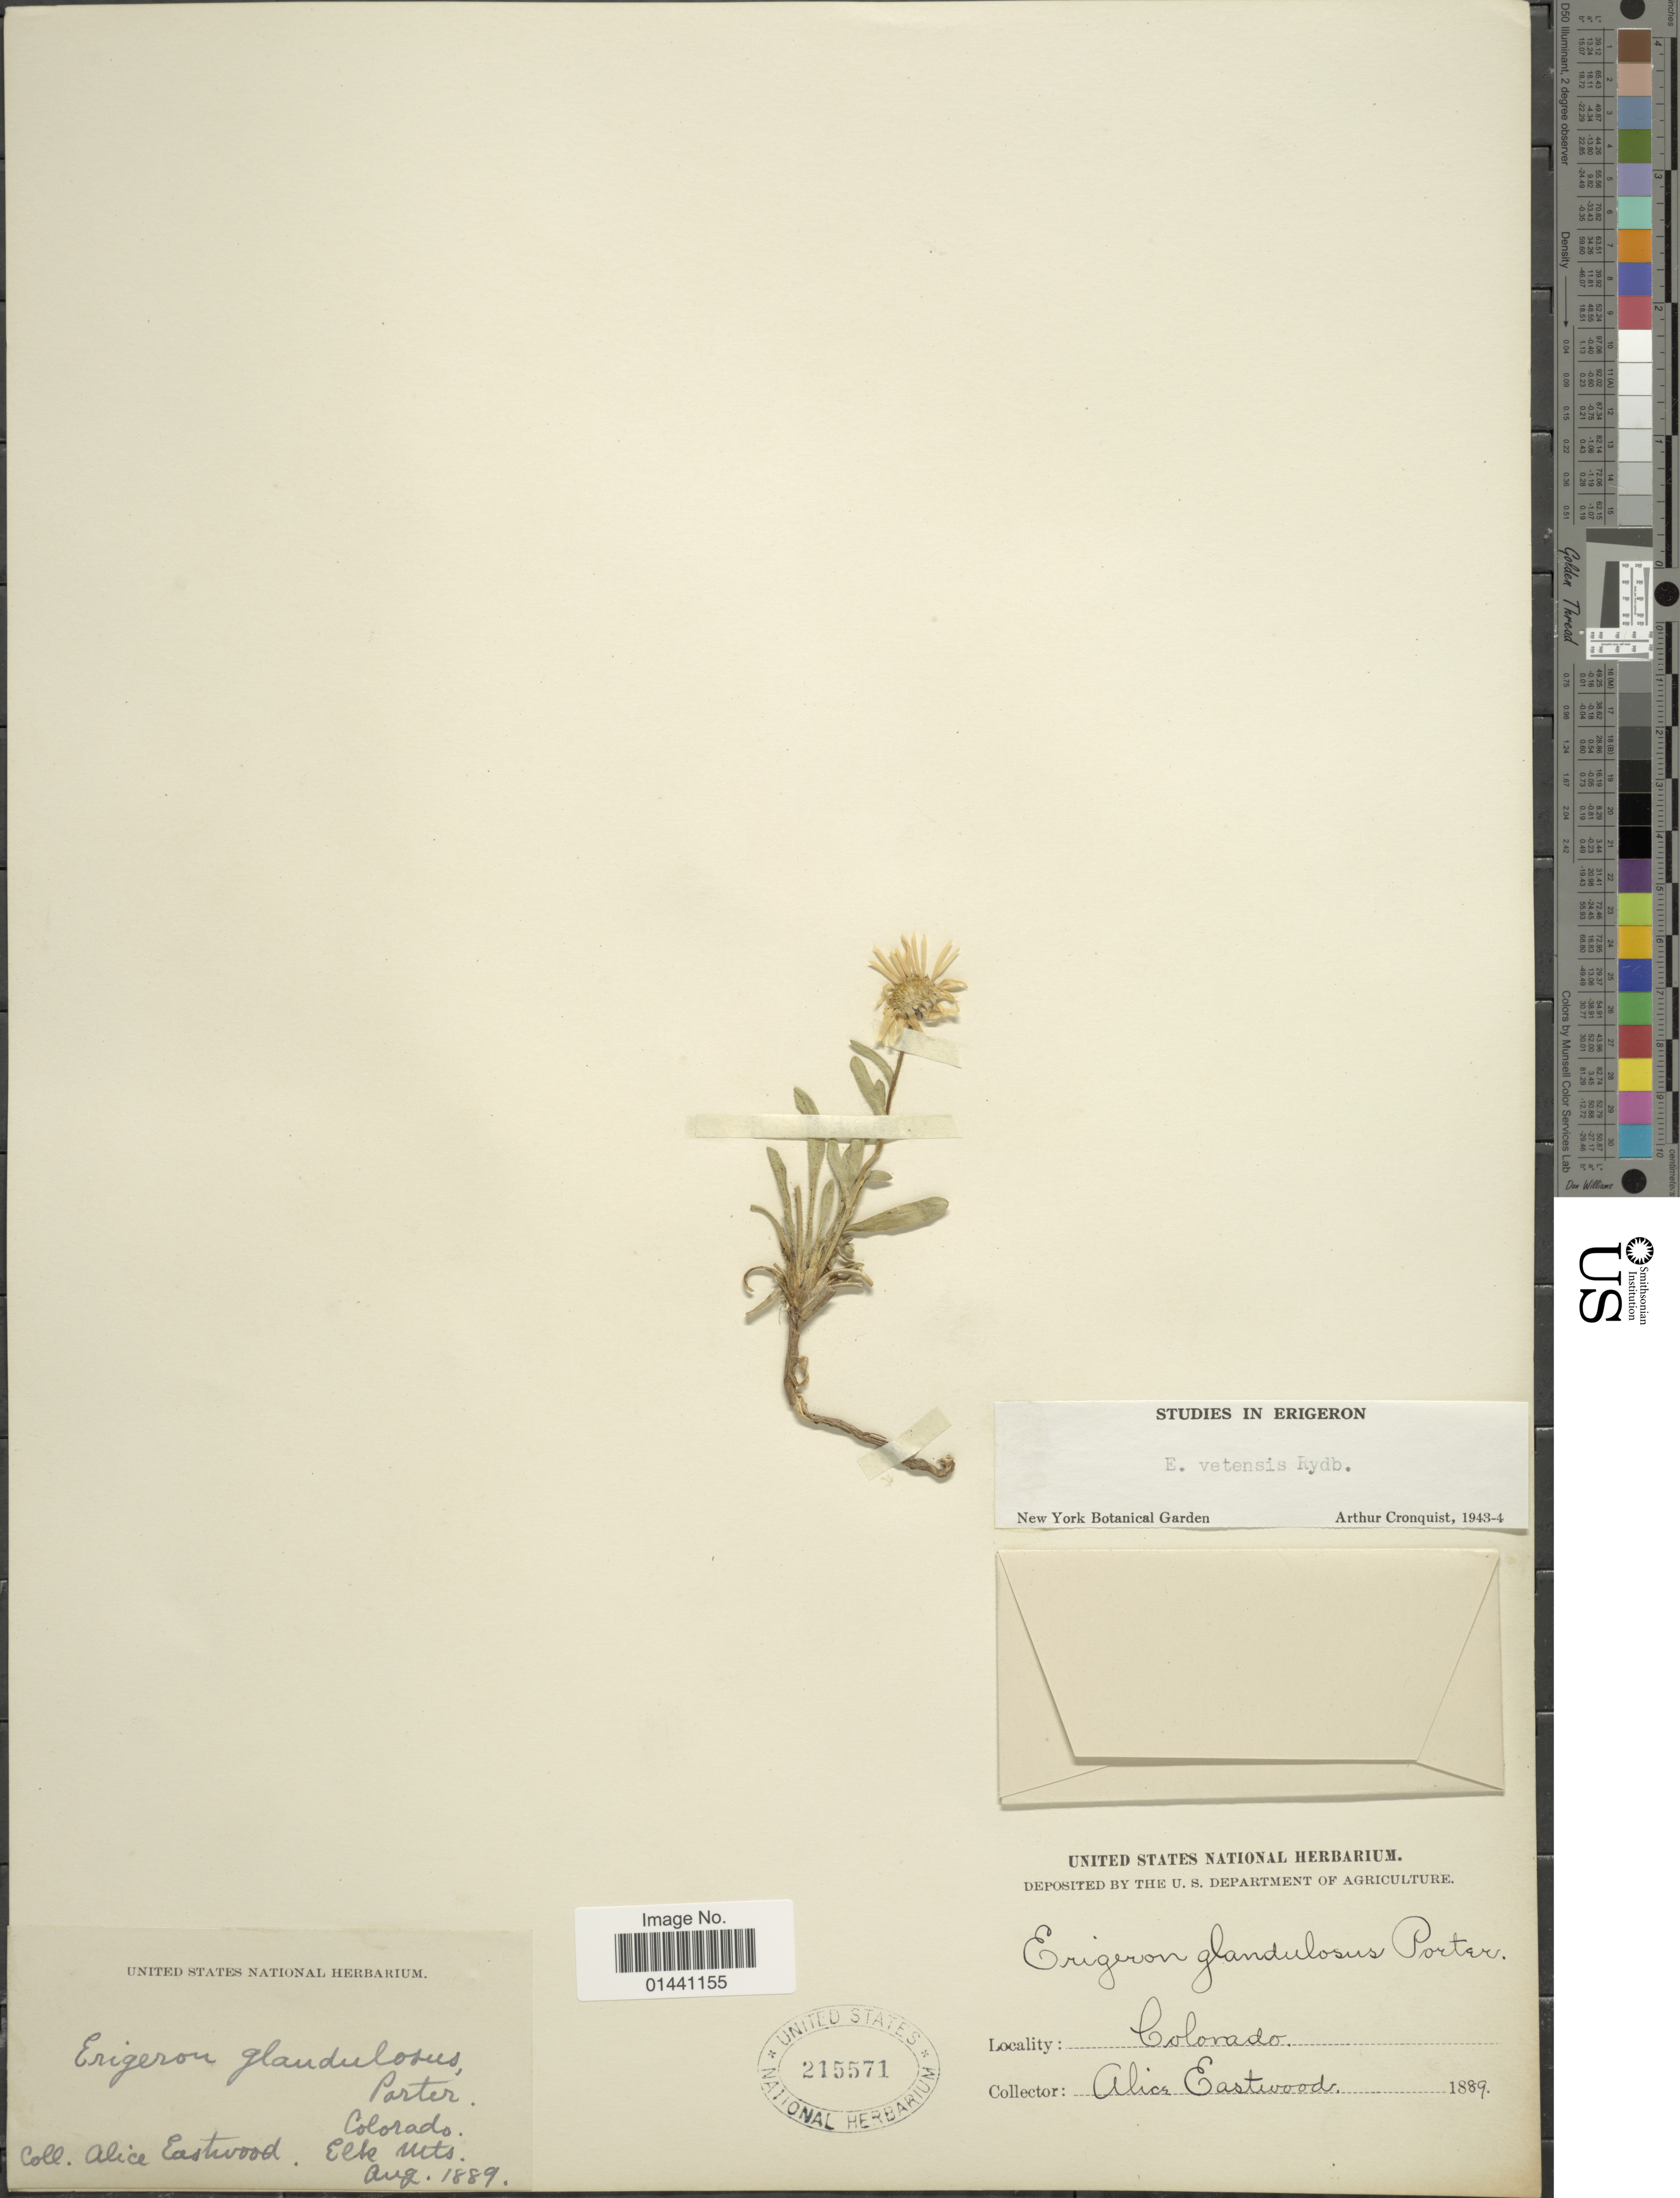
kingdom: Plantae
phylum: Tracheophyta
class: Magnoliopsida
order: Asterales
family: Asteraceae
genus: Erigeron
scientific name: Erigeron vetensis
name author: Rydb.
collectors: A. Eastwood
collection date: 1889-08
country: United States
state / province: Colorado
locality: Elk Mts.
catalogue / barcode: US 215571